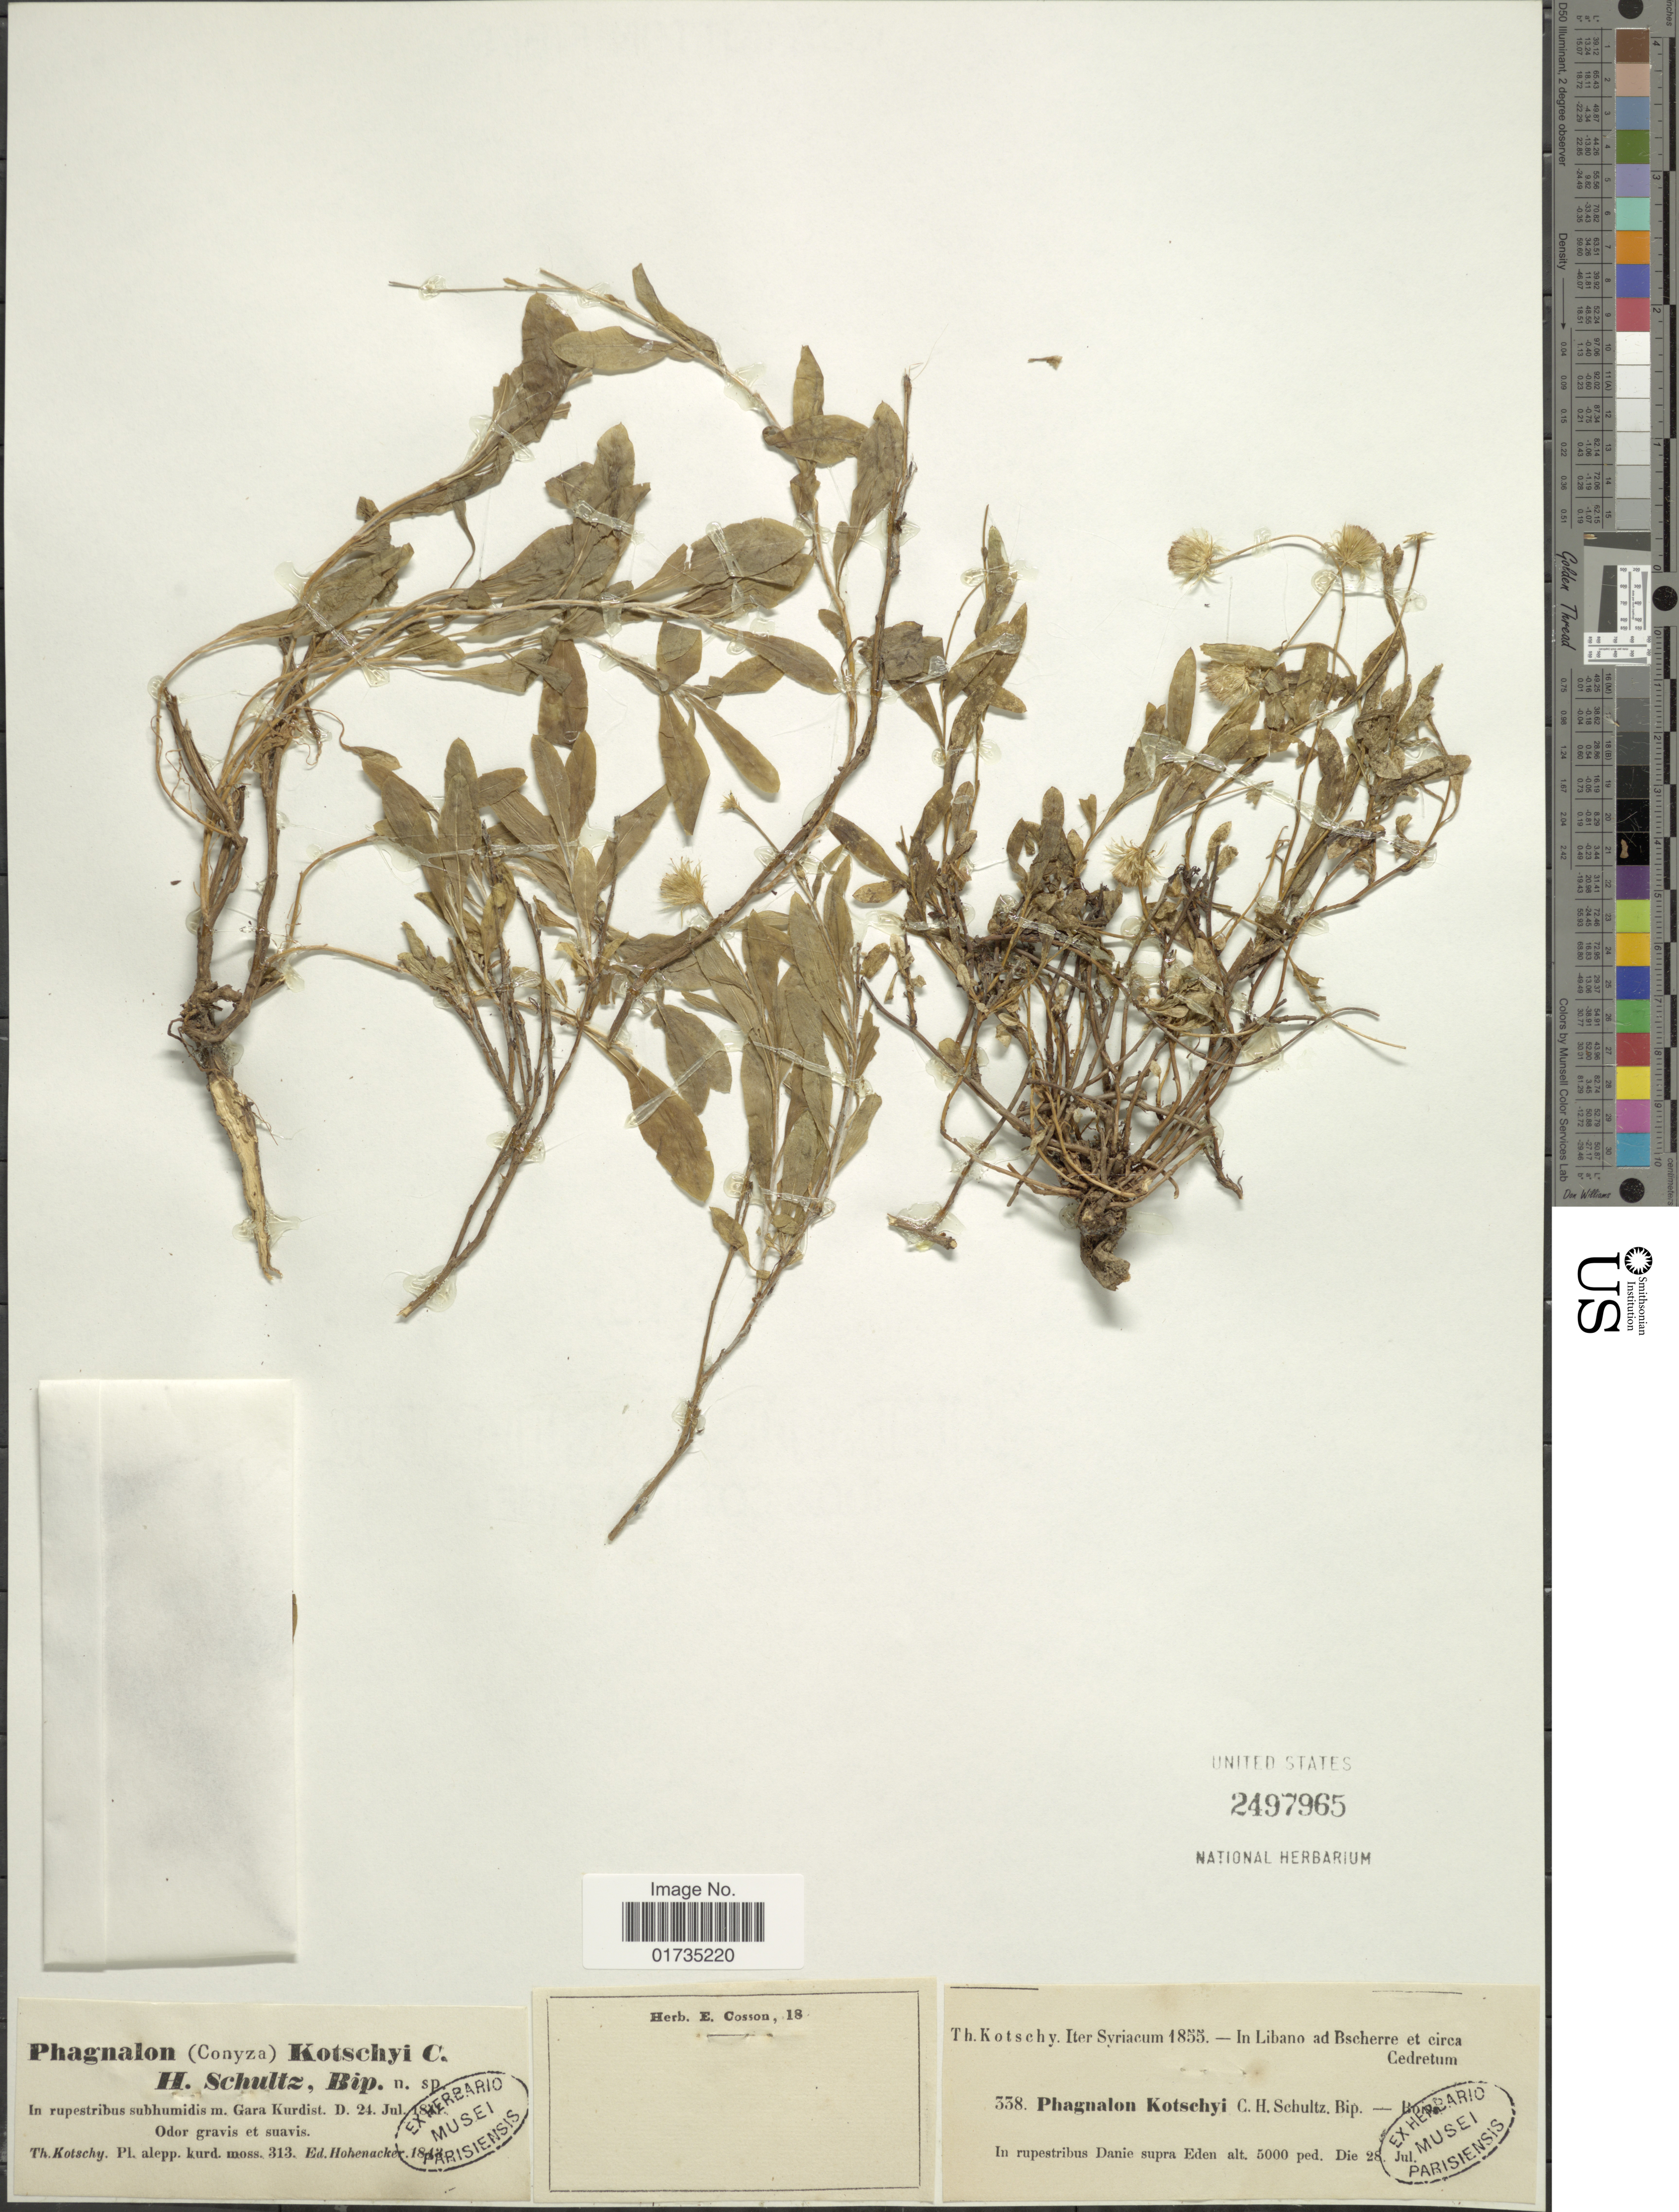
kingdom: Plantae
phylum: Tracheophyta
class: Magnoliopsida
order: Asterales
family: Asteraceae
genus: Phagnalon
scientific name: Phagnalon kotschyi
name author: Sch. Bip. ex Boiss.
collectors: K. G. Kotschy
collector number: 338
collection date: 1855-07-28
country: Lebanon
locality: In Libano ad Bscherre et circa Cedretum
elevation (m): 152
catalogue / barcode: US 2497965